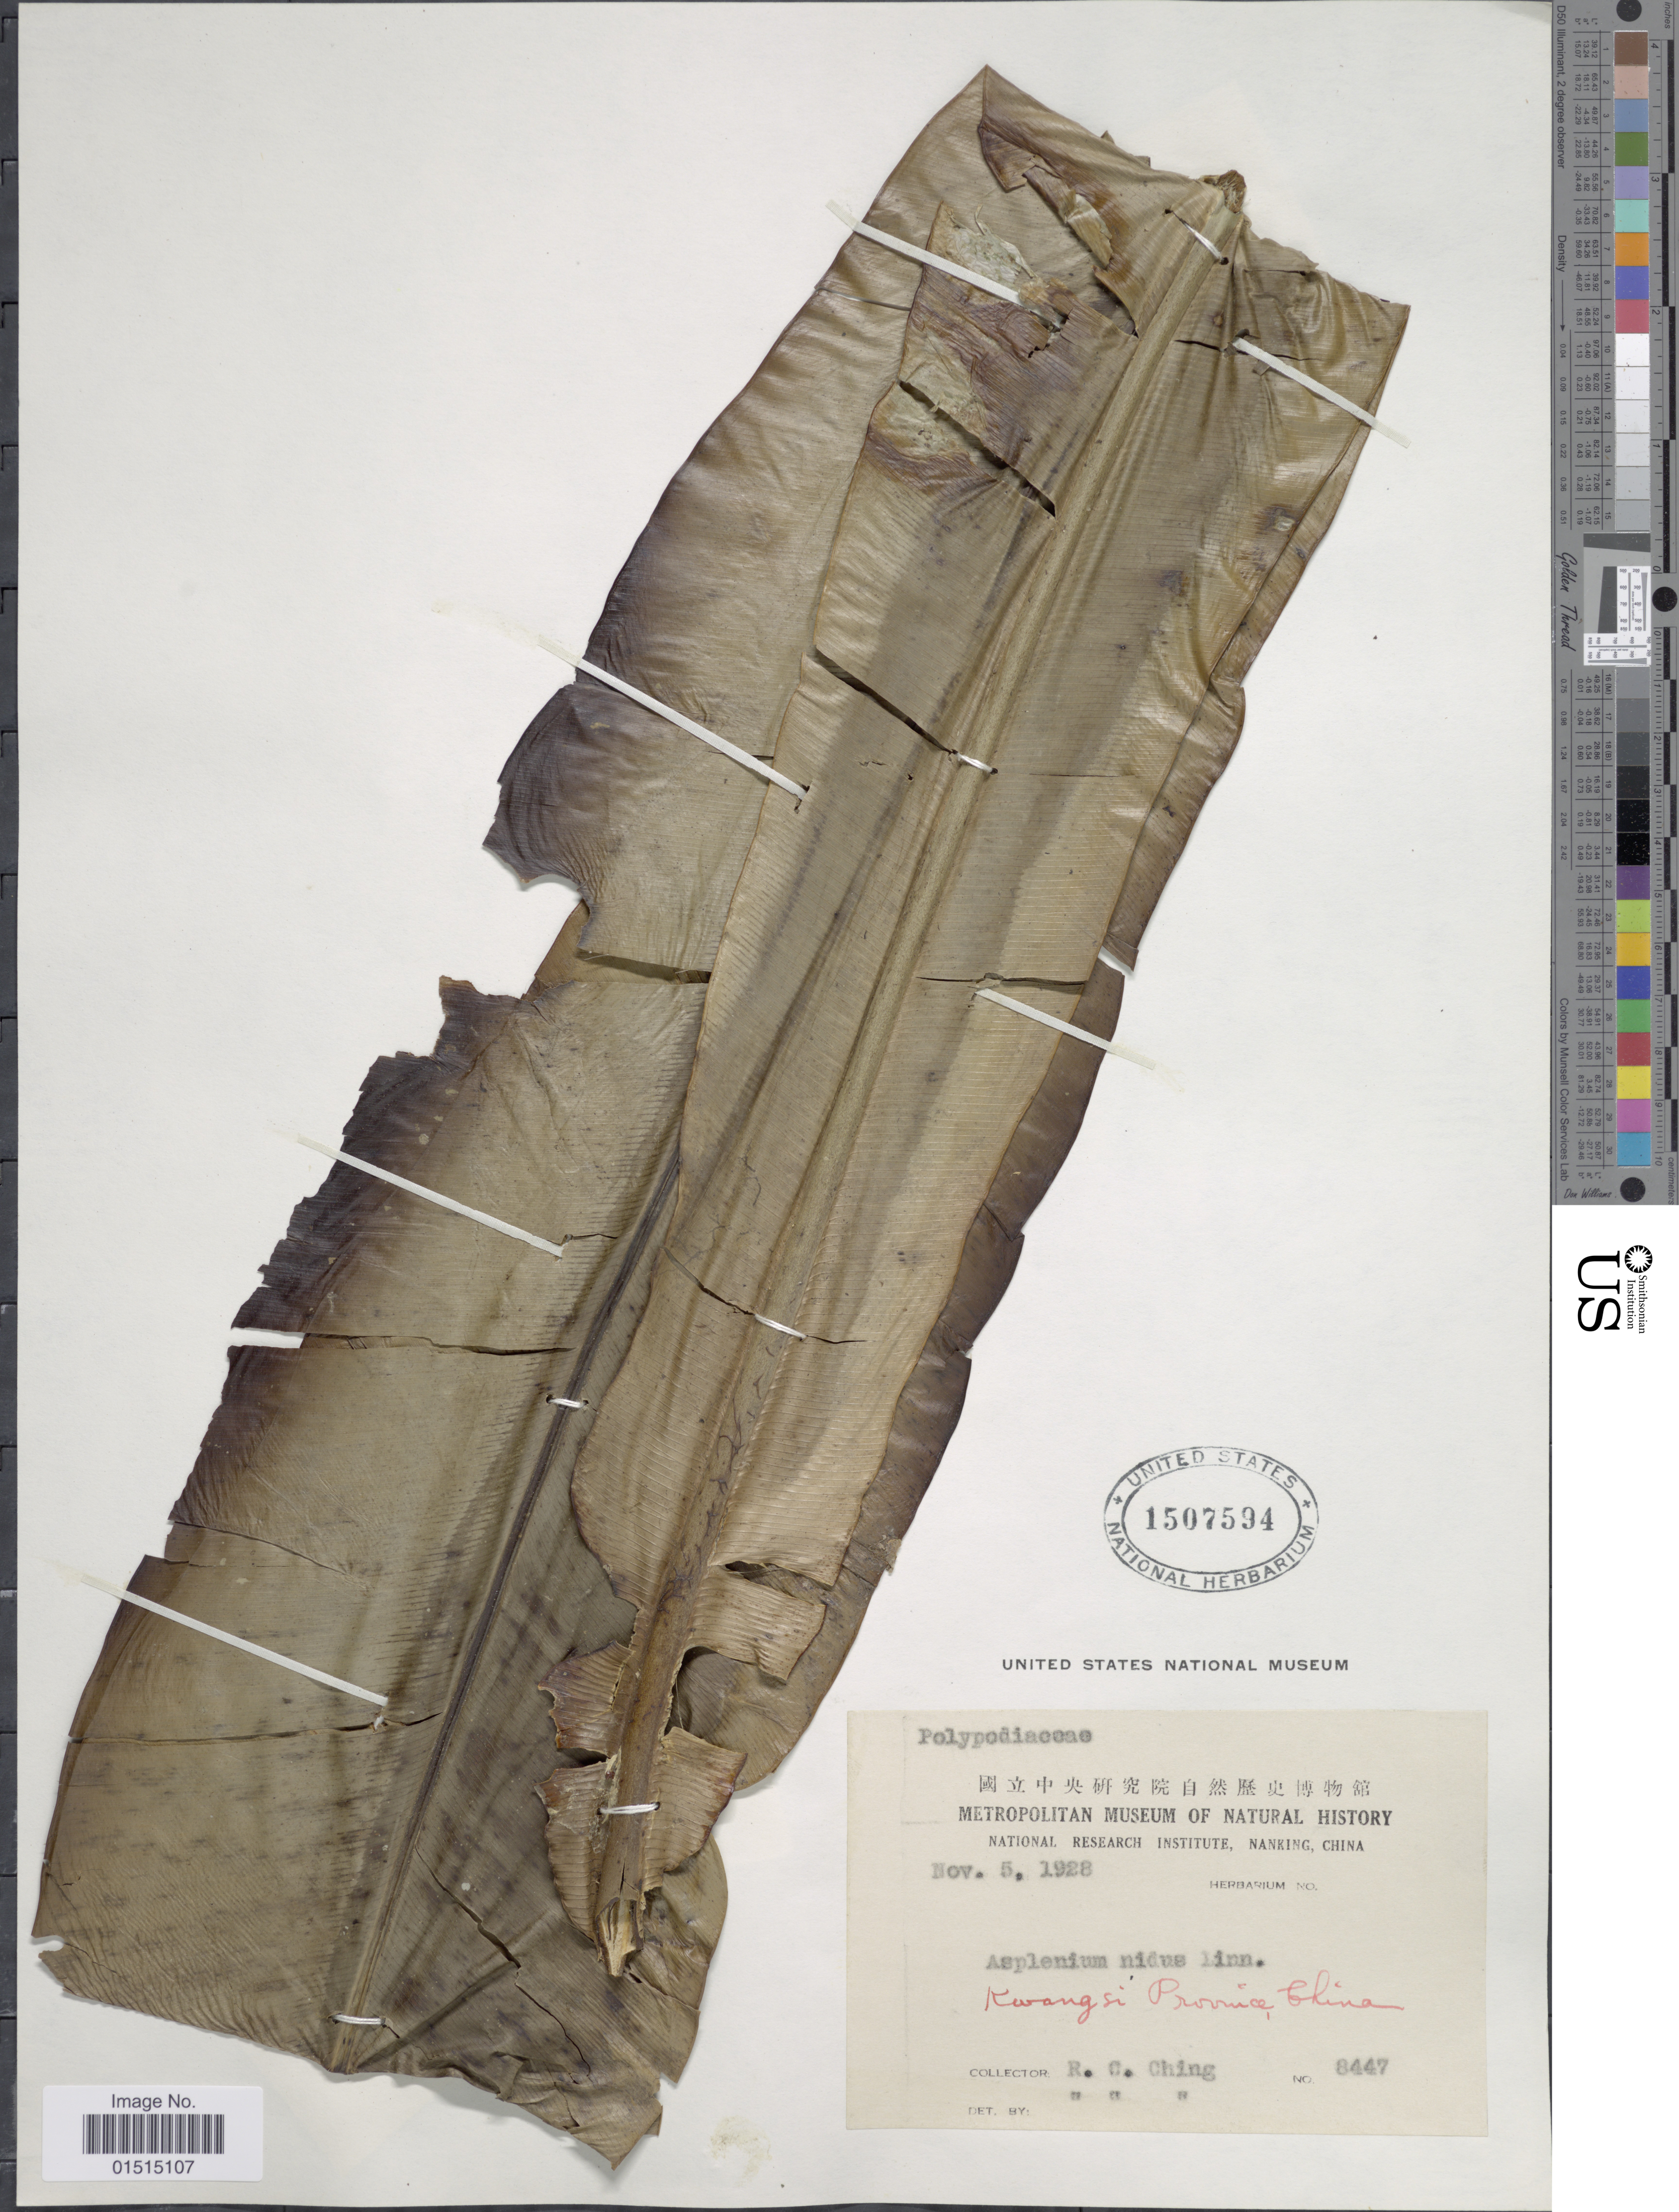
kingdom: Plantae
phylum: Tracheophyta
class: Polypodiopsida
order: Polypodiales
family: Aspleniaceae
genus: Asplenium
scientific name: Asplenium nidus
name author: L.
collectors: R. C. Ching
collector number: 8447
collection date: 1928-11-05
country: China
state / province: Guangxi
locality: Kwangsi Province, China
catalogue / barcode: US 1507594